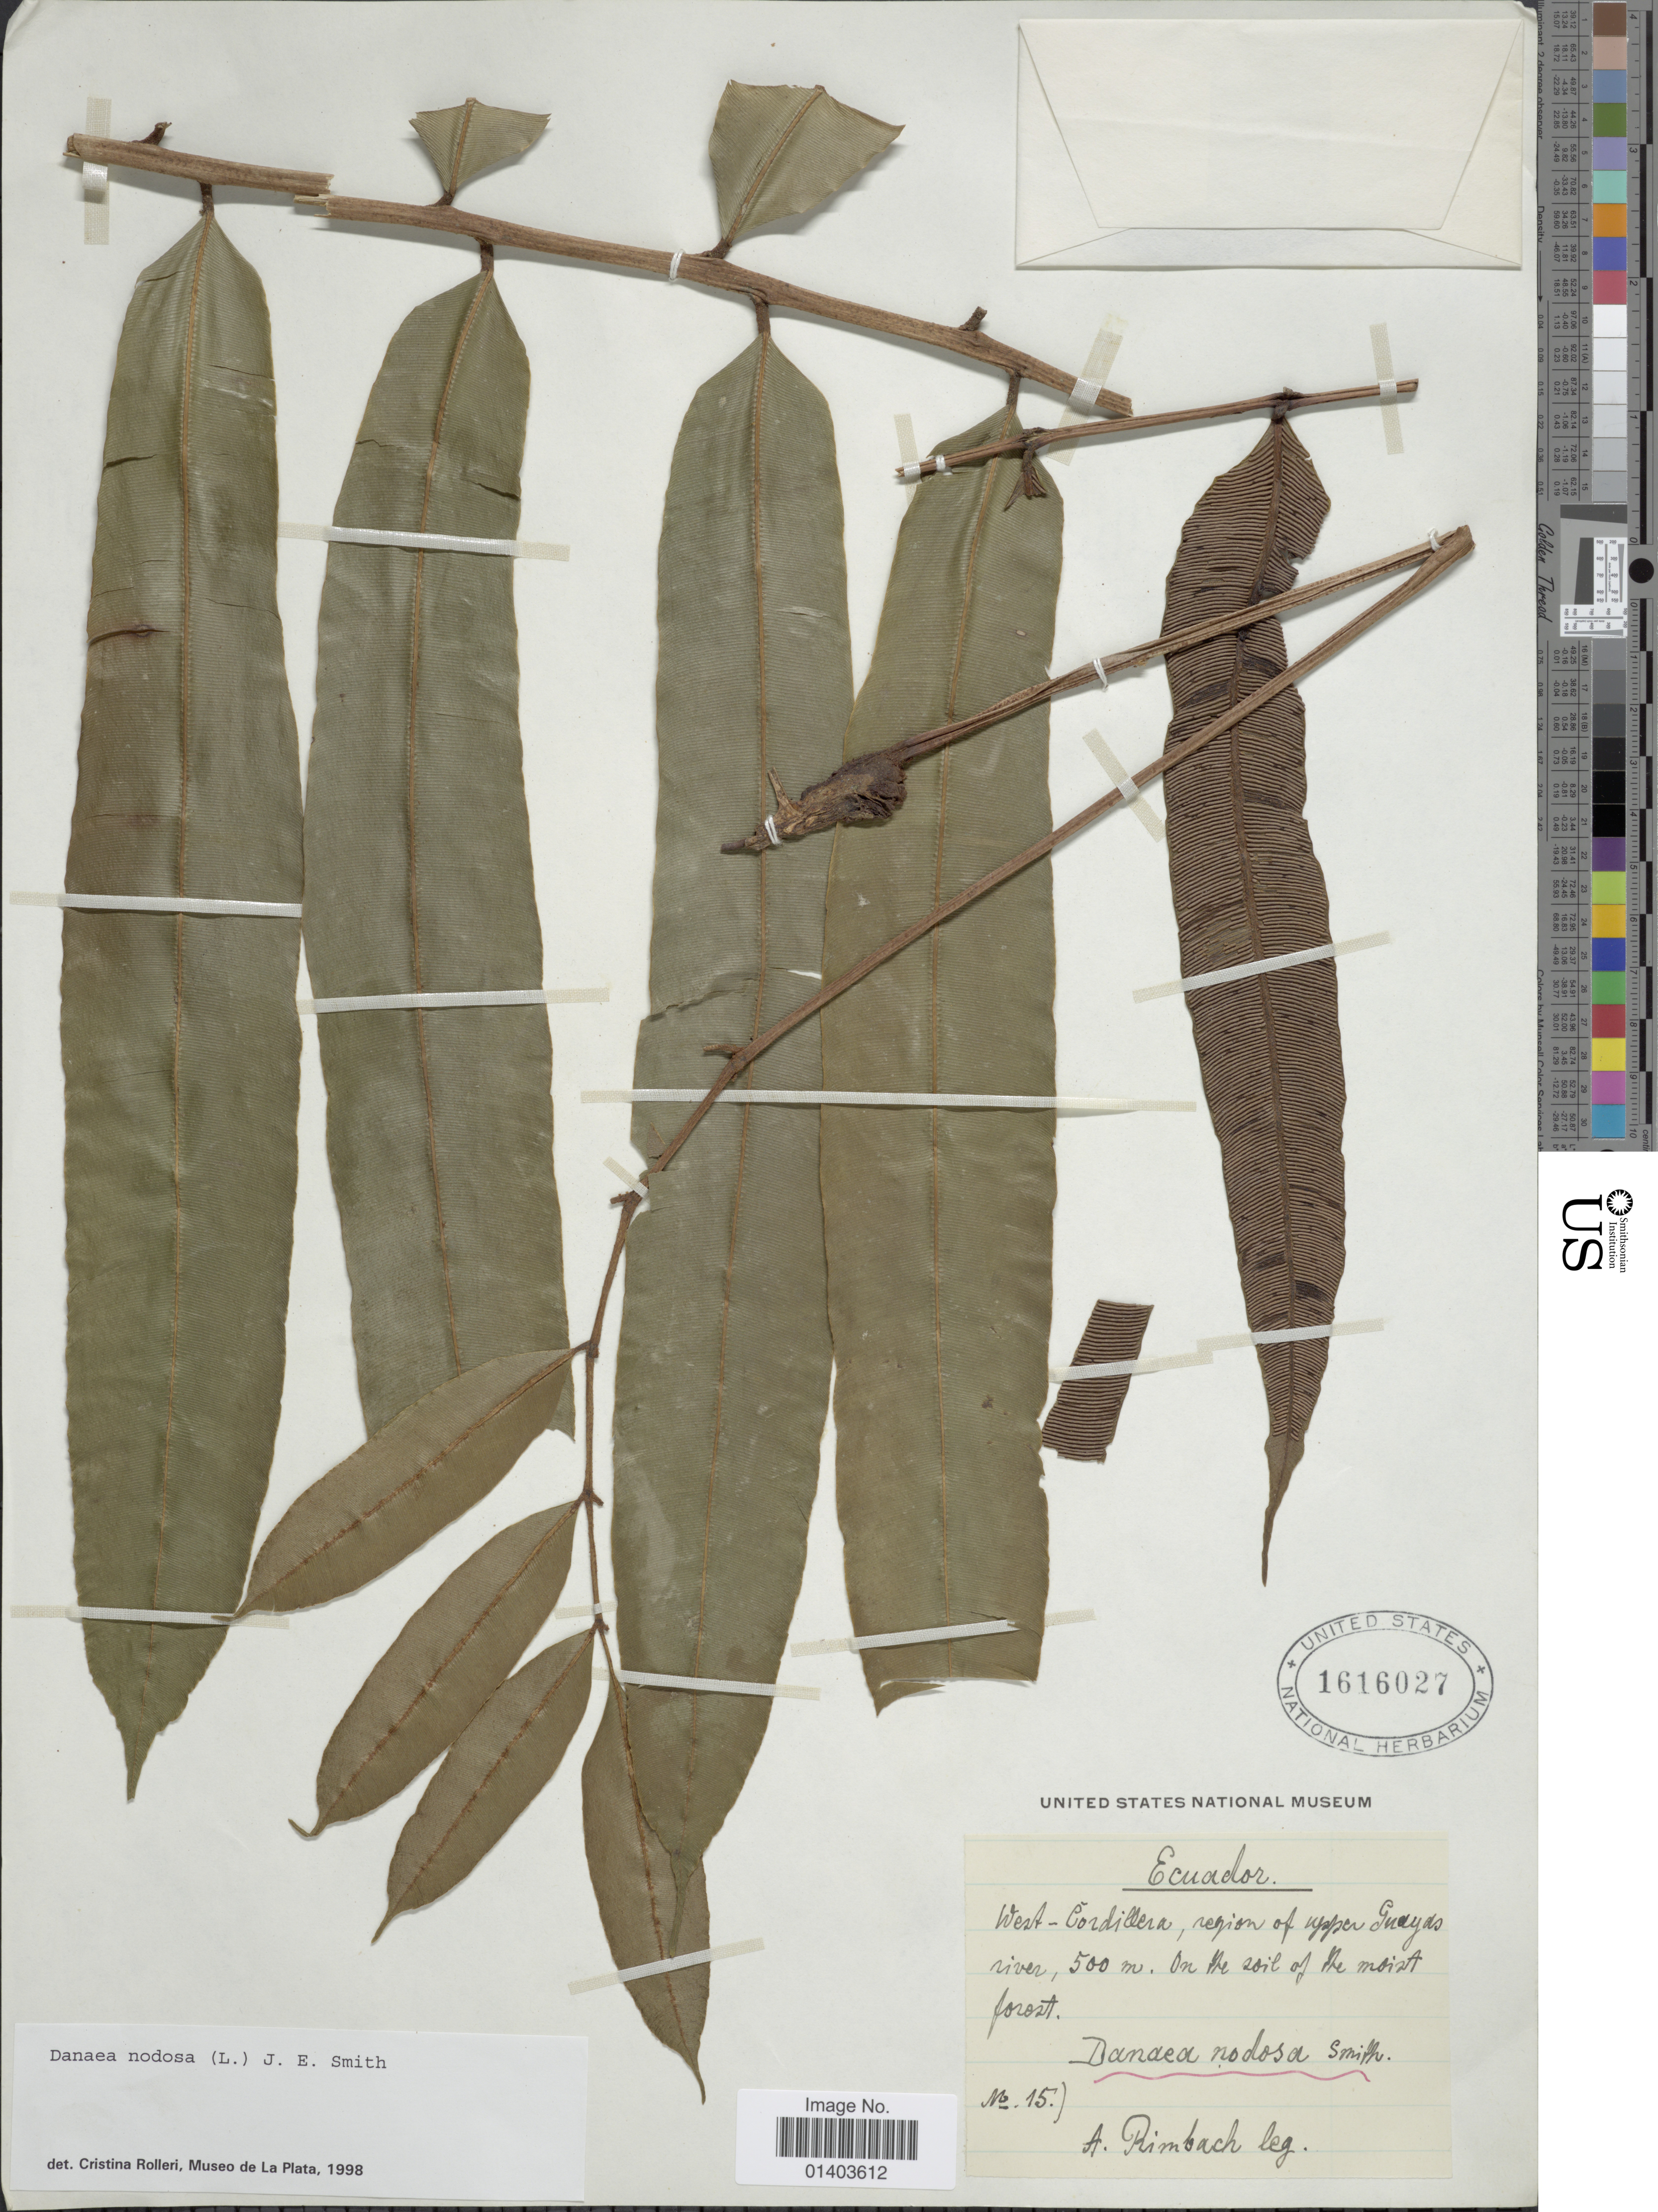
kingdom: Plantae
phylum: Tracheophyta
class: Polypodiopsida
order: Marattiales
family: Marattiaceae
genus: Danaea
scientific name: Danaea nodosa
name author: (L.) Sm.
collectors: A. Rimbach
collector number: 15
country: Ecuador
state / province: Guayas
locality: West-cordillera, region of upper Guayas river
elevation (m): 500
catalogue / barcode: US 1616027